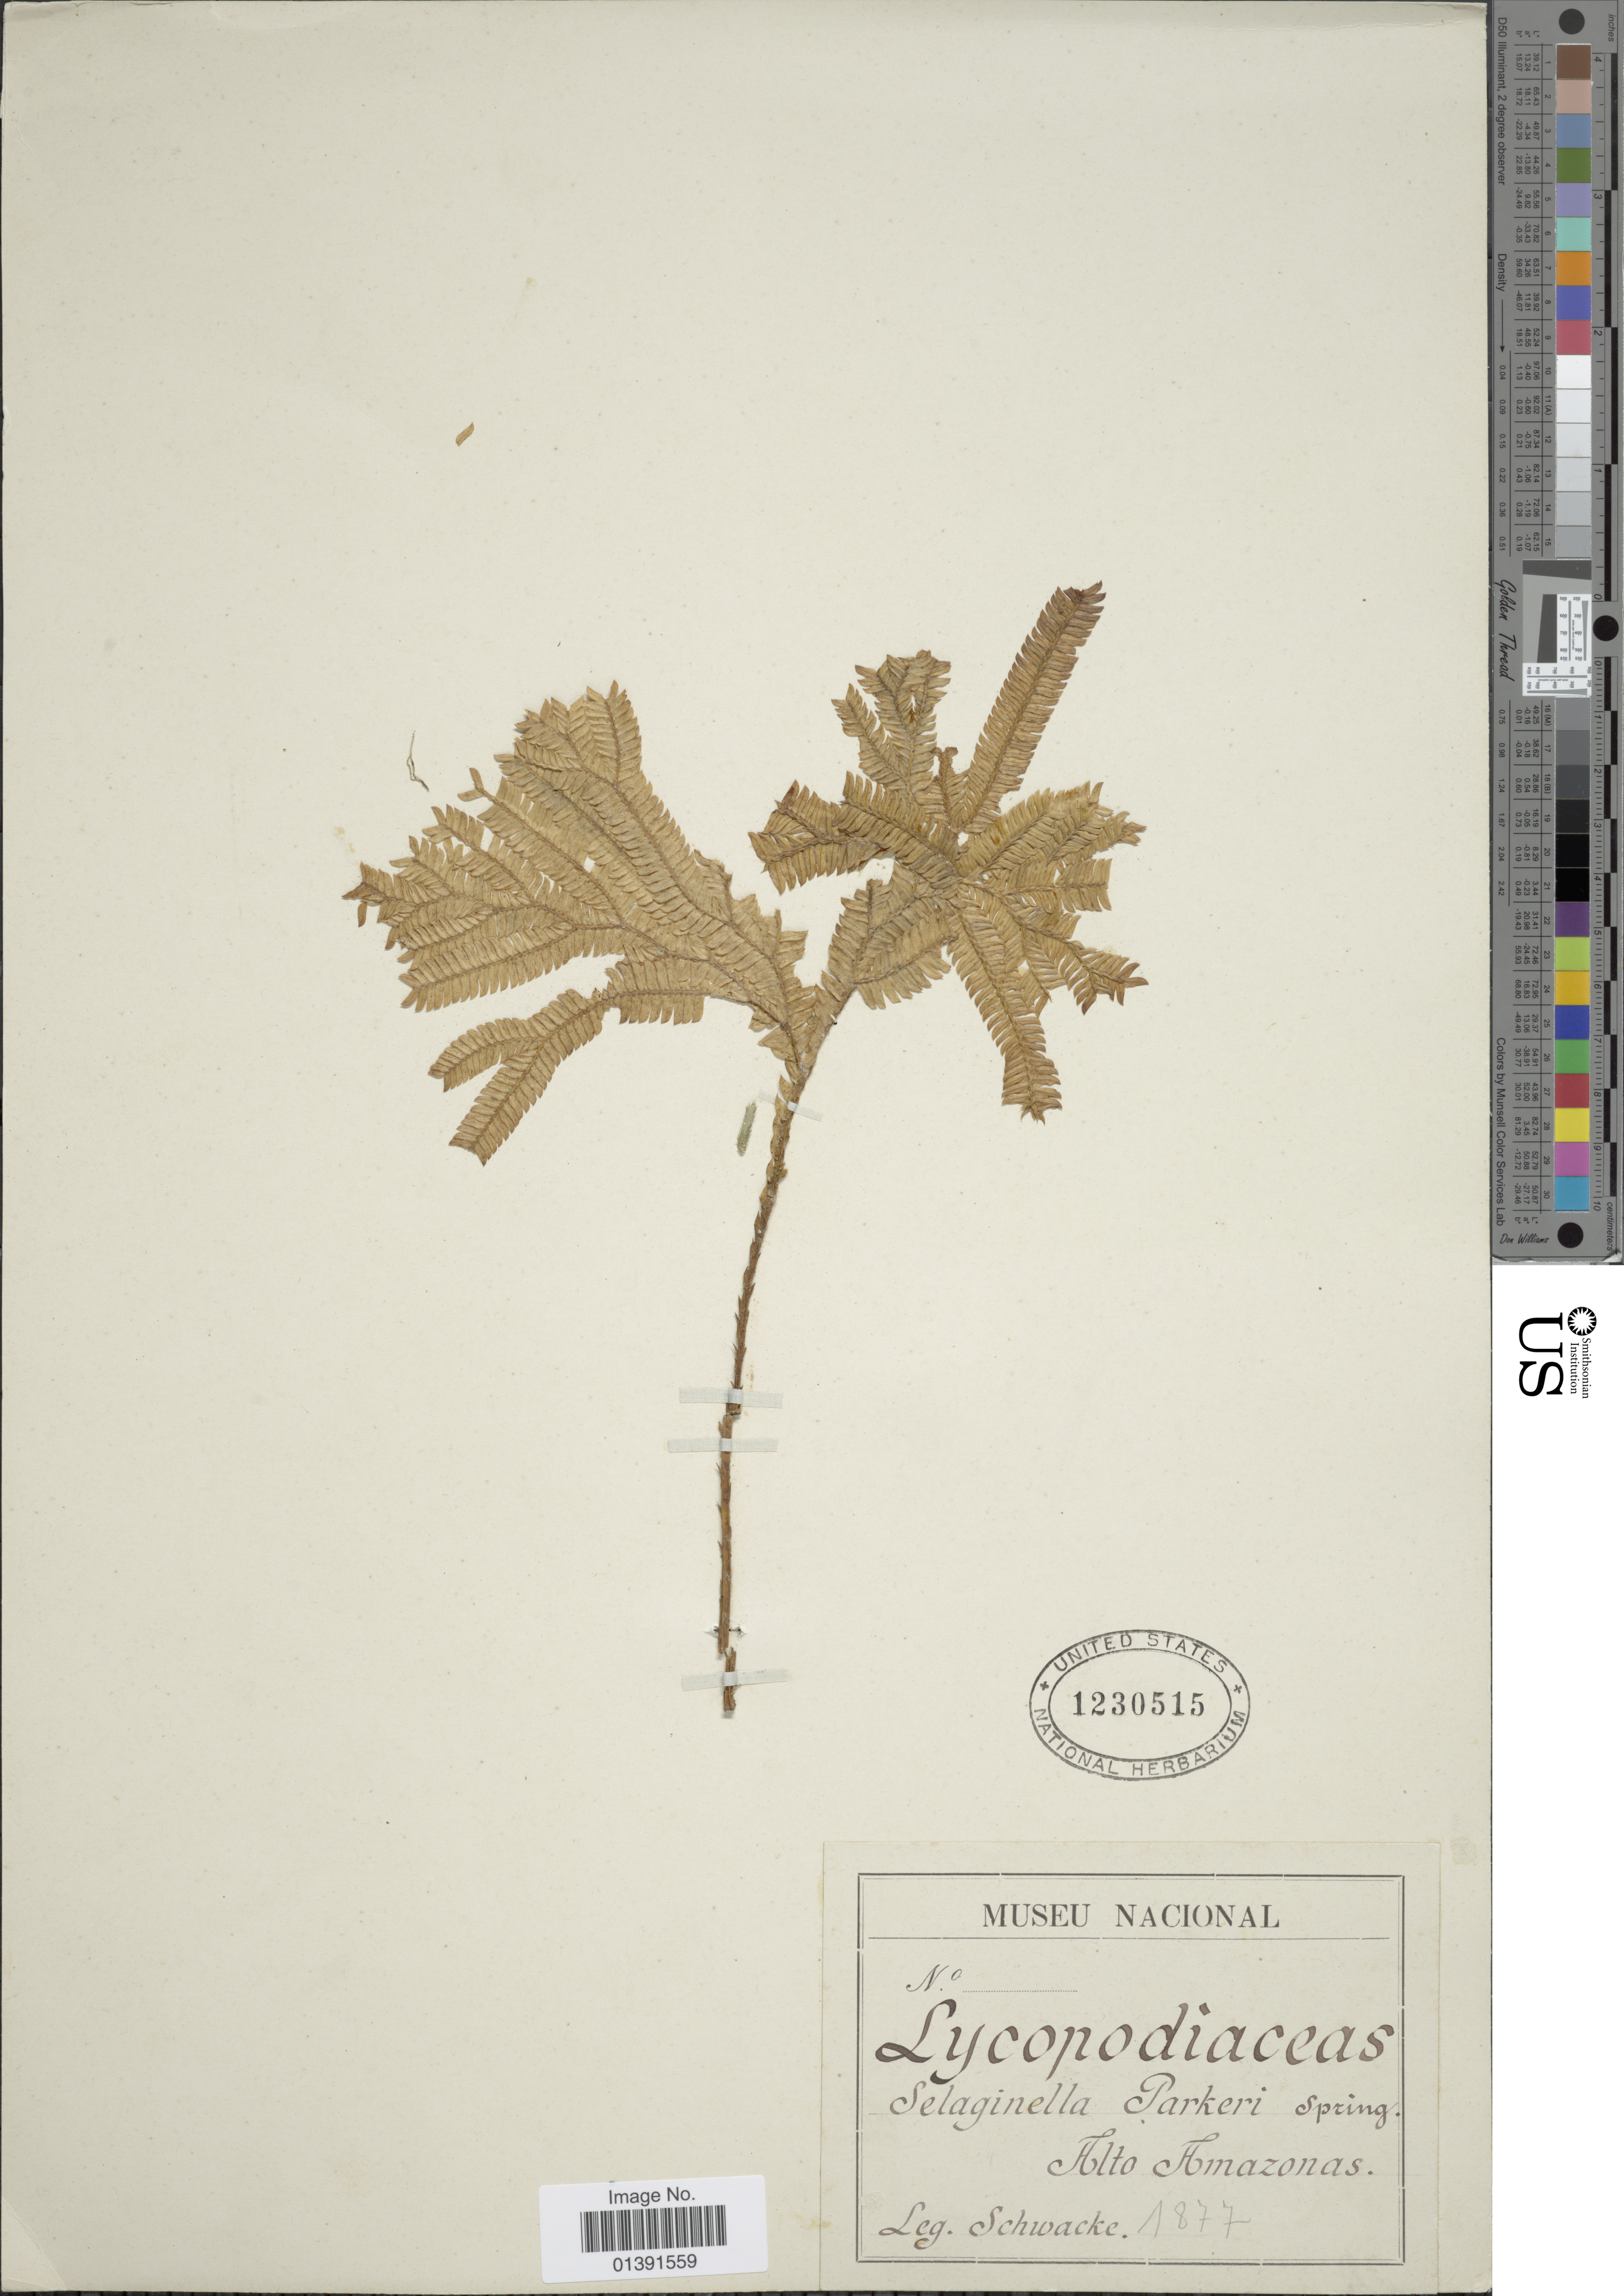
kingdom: Plantae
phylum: Tracheophyta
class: Lycopodiopsida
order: Selaginellales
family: Selaginellaceae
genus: Selaginella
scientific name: Selaginella parkeri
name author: (Hook. & Grev.) Spring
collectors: Schwacke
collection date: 1877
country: Peru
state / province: Loreto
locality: Alto Amazonas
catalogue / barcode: US 1230515